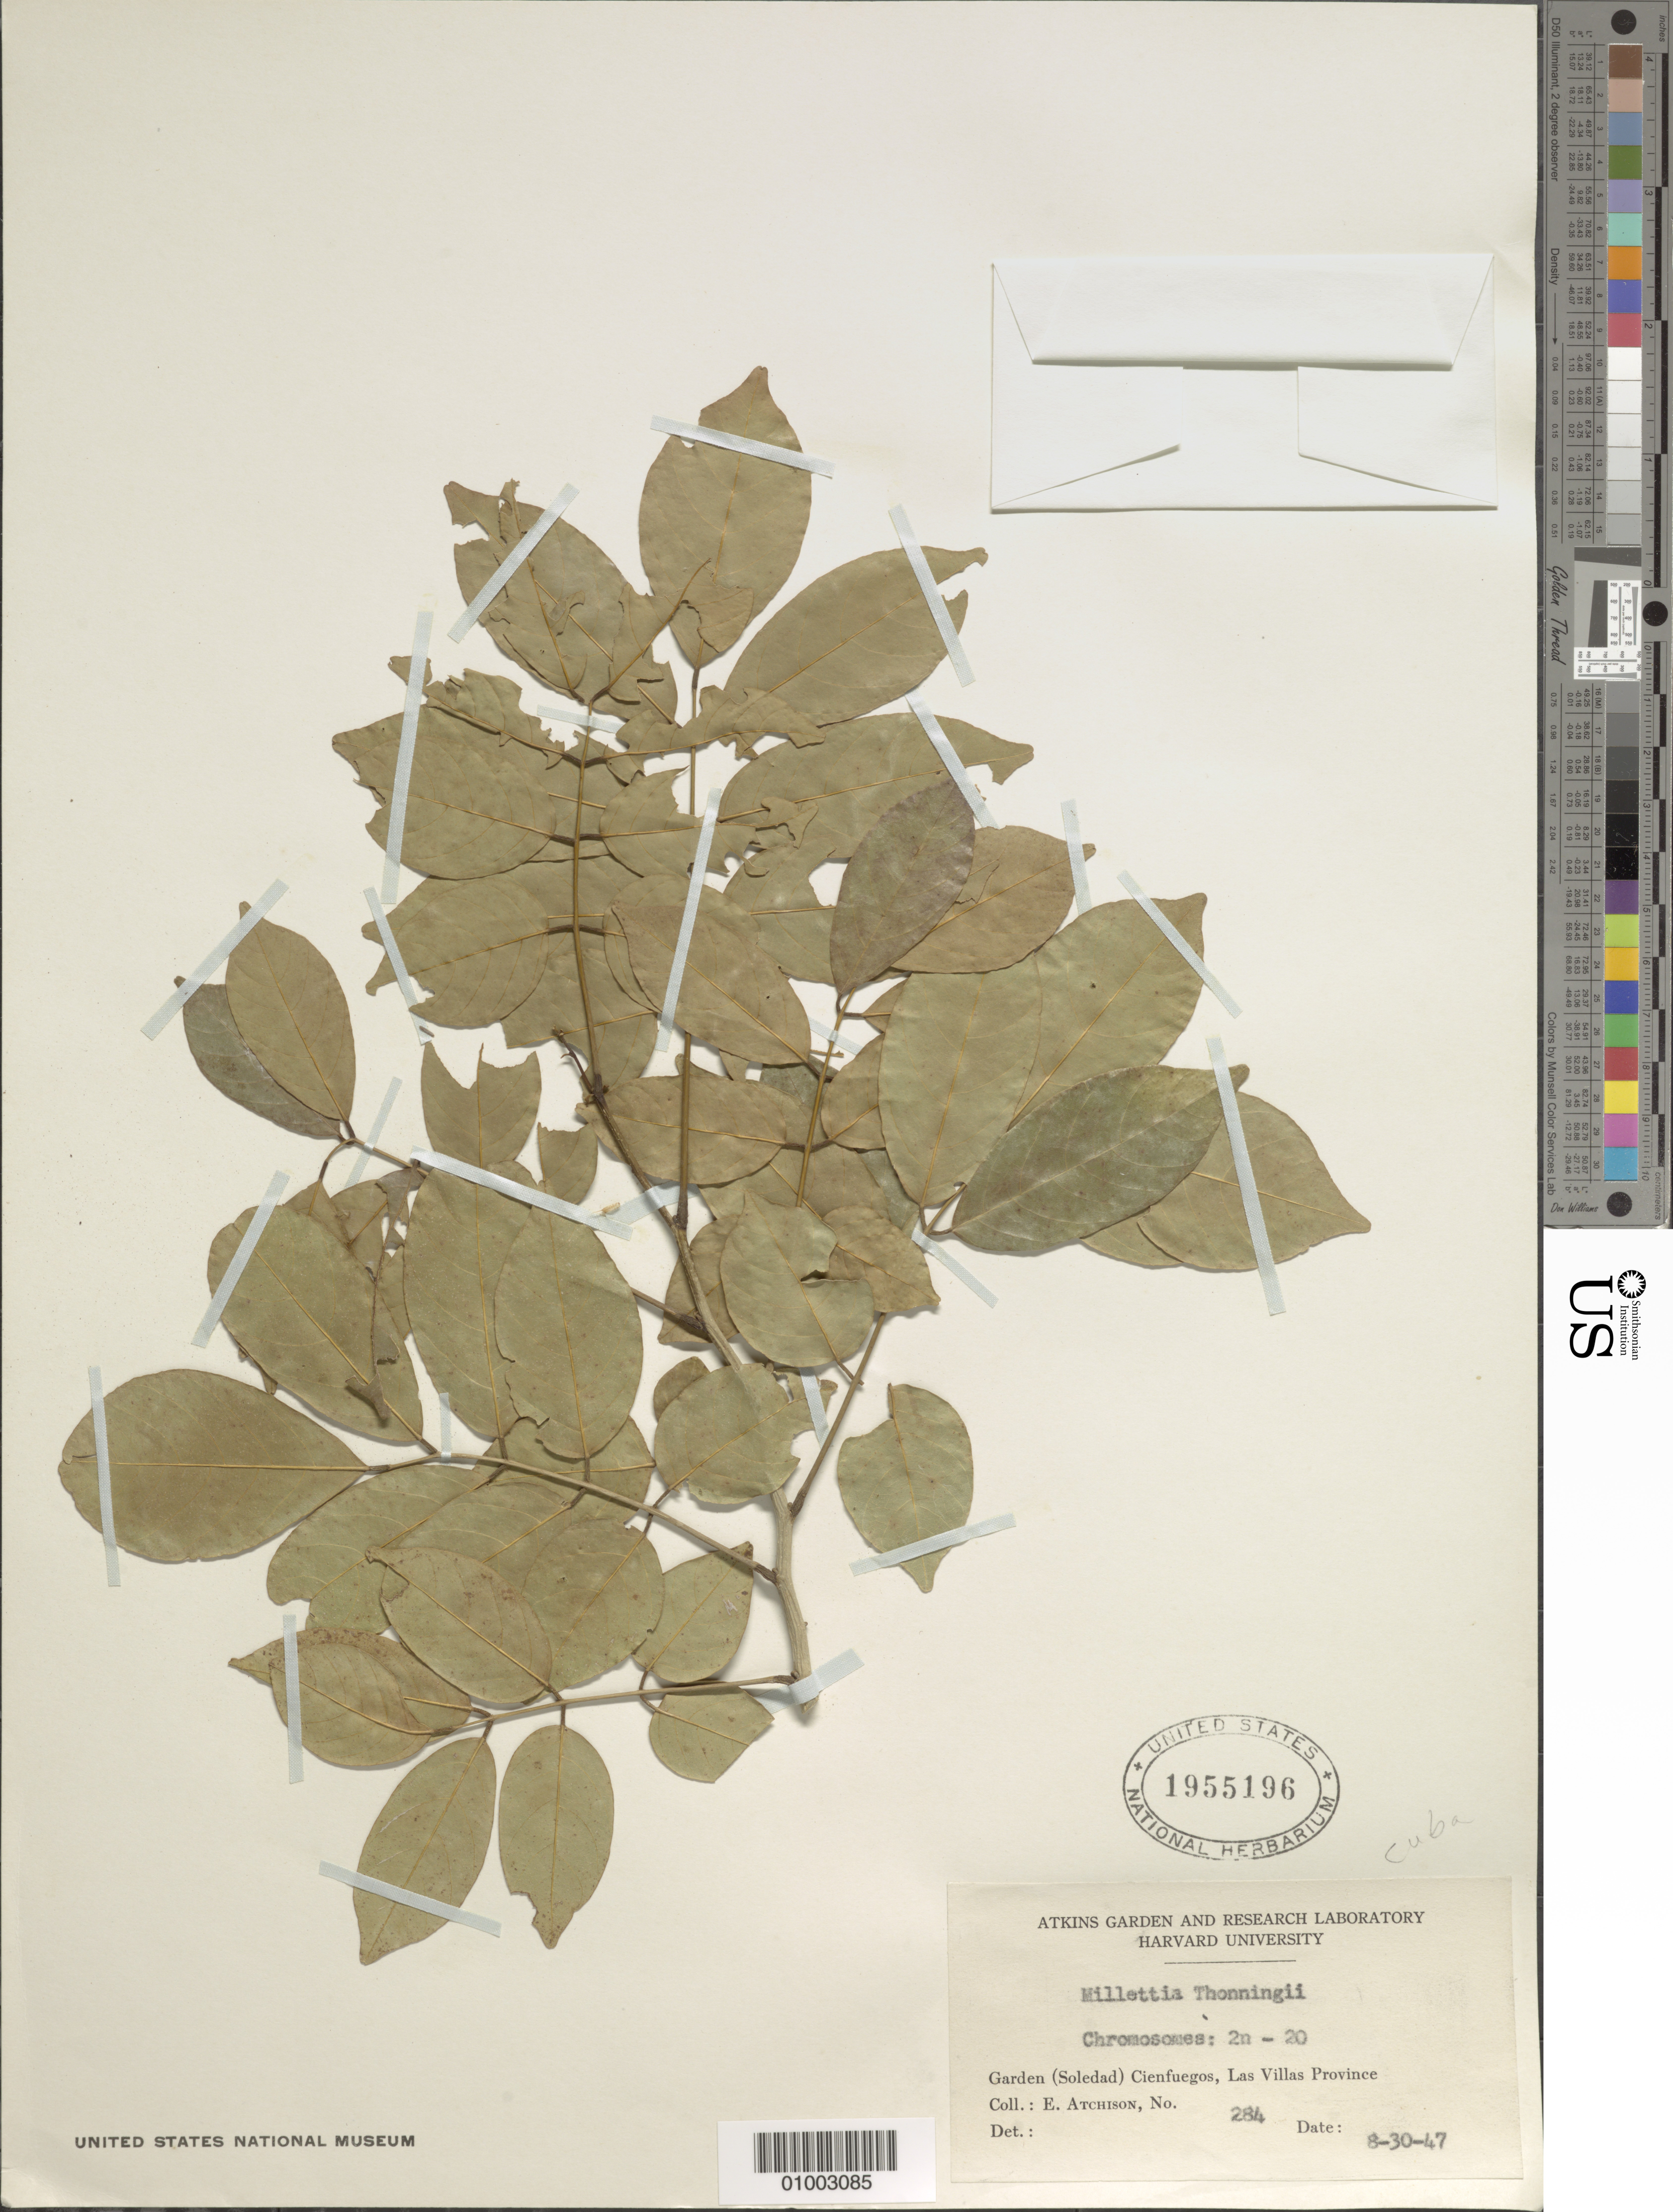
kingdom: Plantae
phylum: Tracheophyta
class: Magnoliopsida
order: Fabales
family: Fabaceae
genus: Millettia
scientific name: Millettia thonningii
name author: Baker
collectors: E. Atchison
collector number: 284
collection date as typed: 30 Aug 1947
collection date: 1947-08-30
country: Cuba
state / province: Cienfuegos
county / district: Cienfuegos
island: Cuba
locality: Soledad Garden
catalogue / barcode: US 1955196